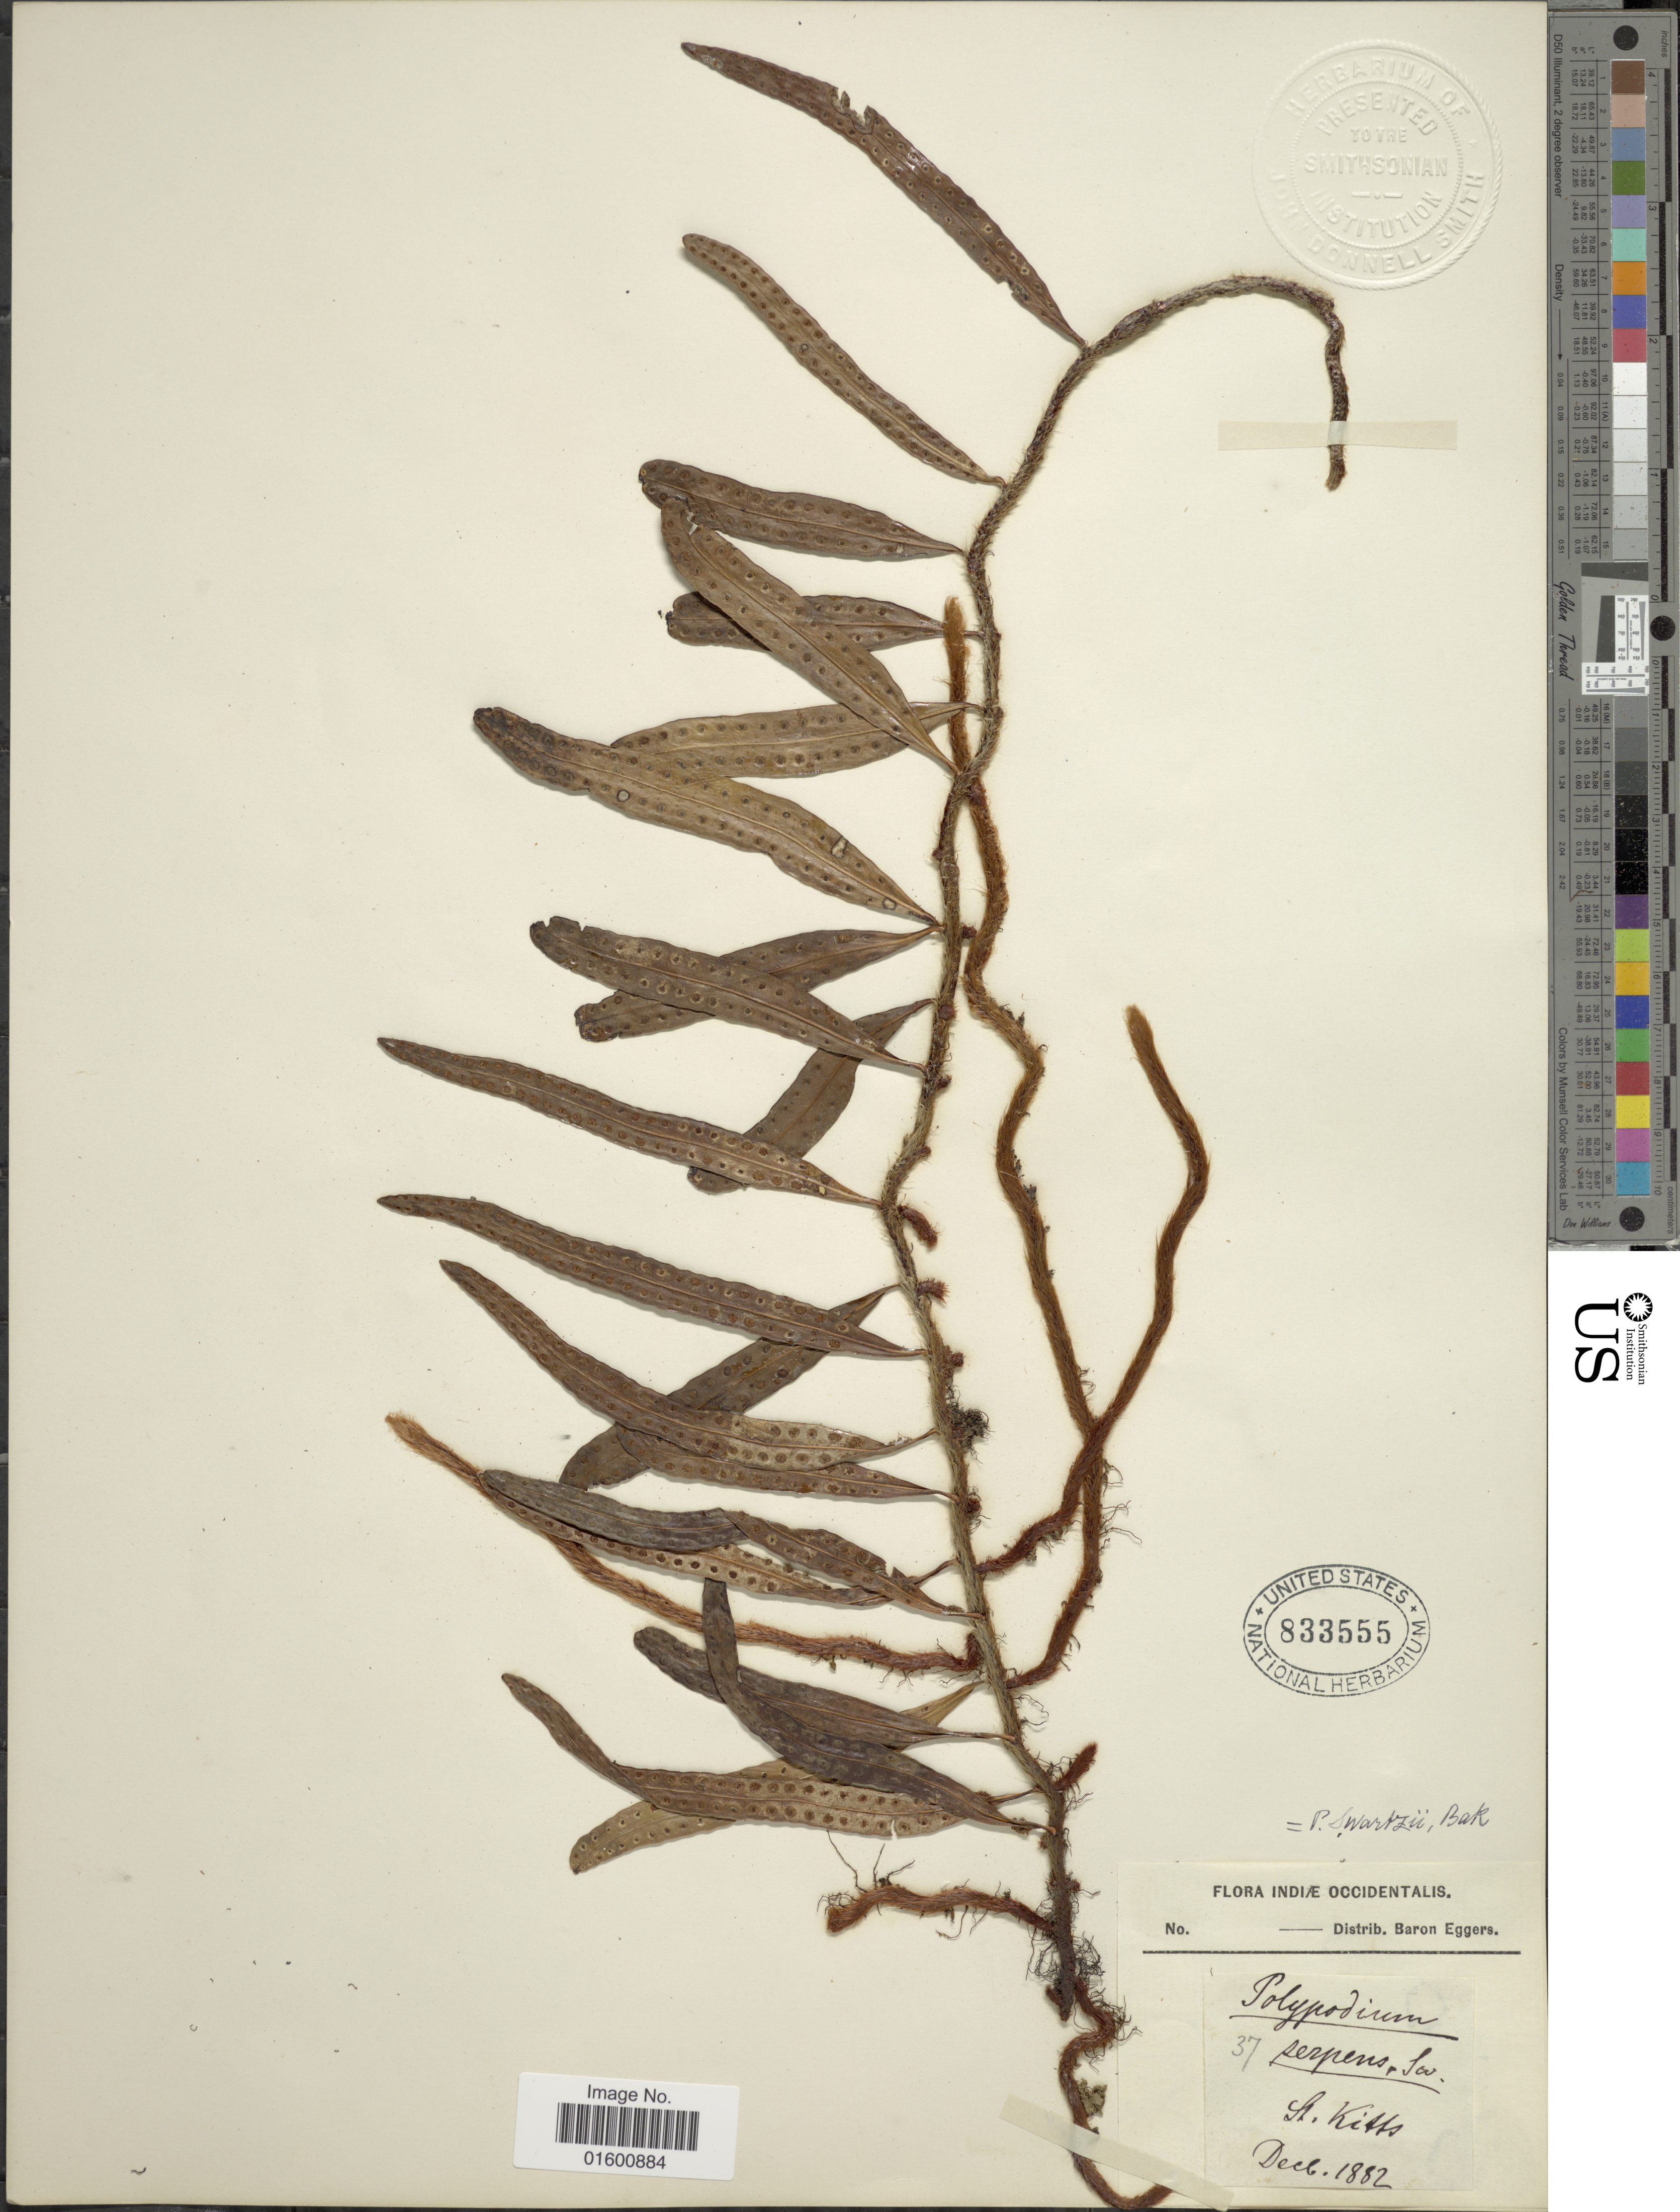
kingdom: Plantae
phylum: Tracheophyta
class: Polypodiopsida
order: Polypodiales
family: Polypodiaceae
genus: Microgramma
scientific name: Microgramma lycopodioides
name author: (L.) Copel.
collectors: H. F. A. von Eggers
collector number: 37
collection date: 1882-12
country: St. Christopher-Nevis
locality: St. Kitts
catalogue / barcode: US 833555